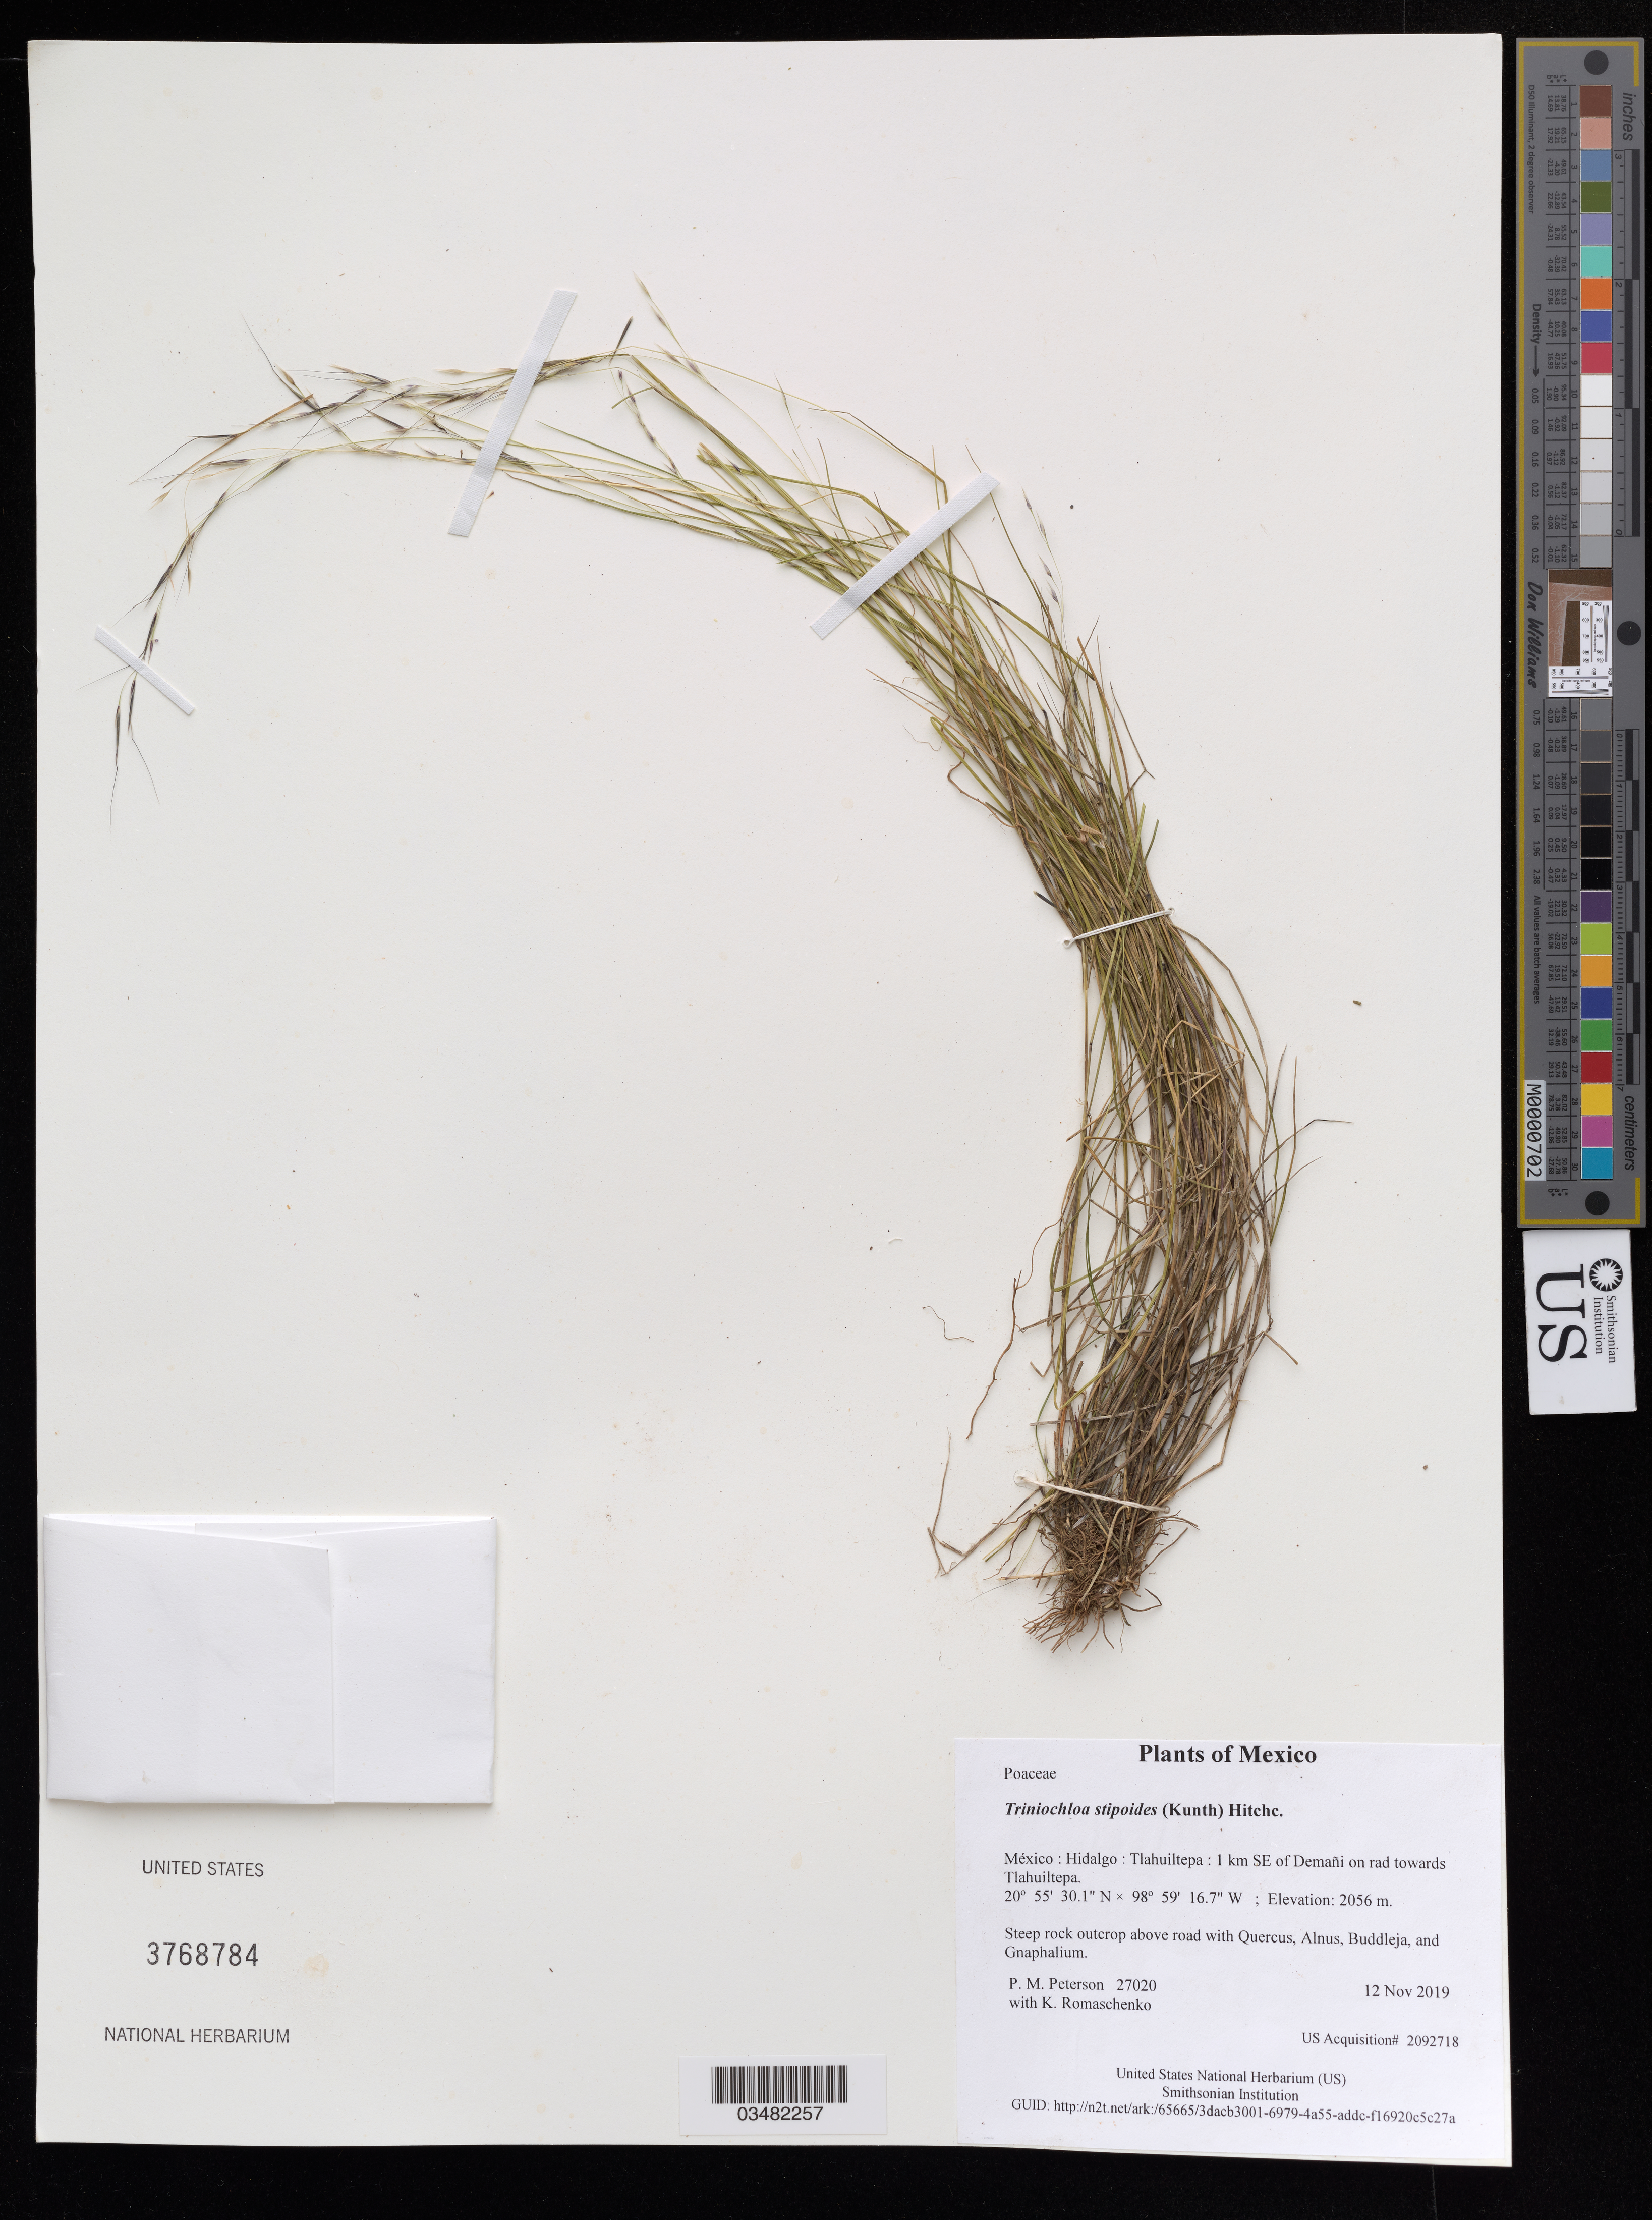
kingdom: Plantae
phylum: Tracheophyta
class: Liliopsida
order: Poales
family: Poaceae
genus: Triniochloa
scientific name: Triniochloa stipoides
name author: (Kunth) Hitchc.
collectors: P. M. Peterson & K. Romaschenko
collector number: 27020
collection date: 2019-11-12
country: México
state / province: Hidalgo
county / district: Tlahuiltepa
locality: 1 km SE of Demañi on rad towards Tlahuiltepa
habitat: Steep rock outcrop above road with Quercus, Alnus, Buddleja, and Gnaphalium.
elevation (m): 2056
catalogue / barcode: US 3768784